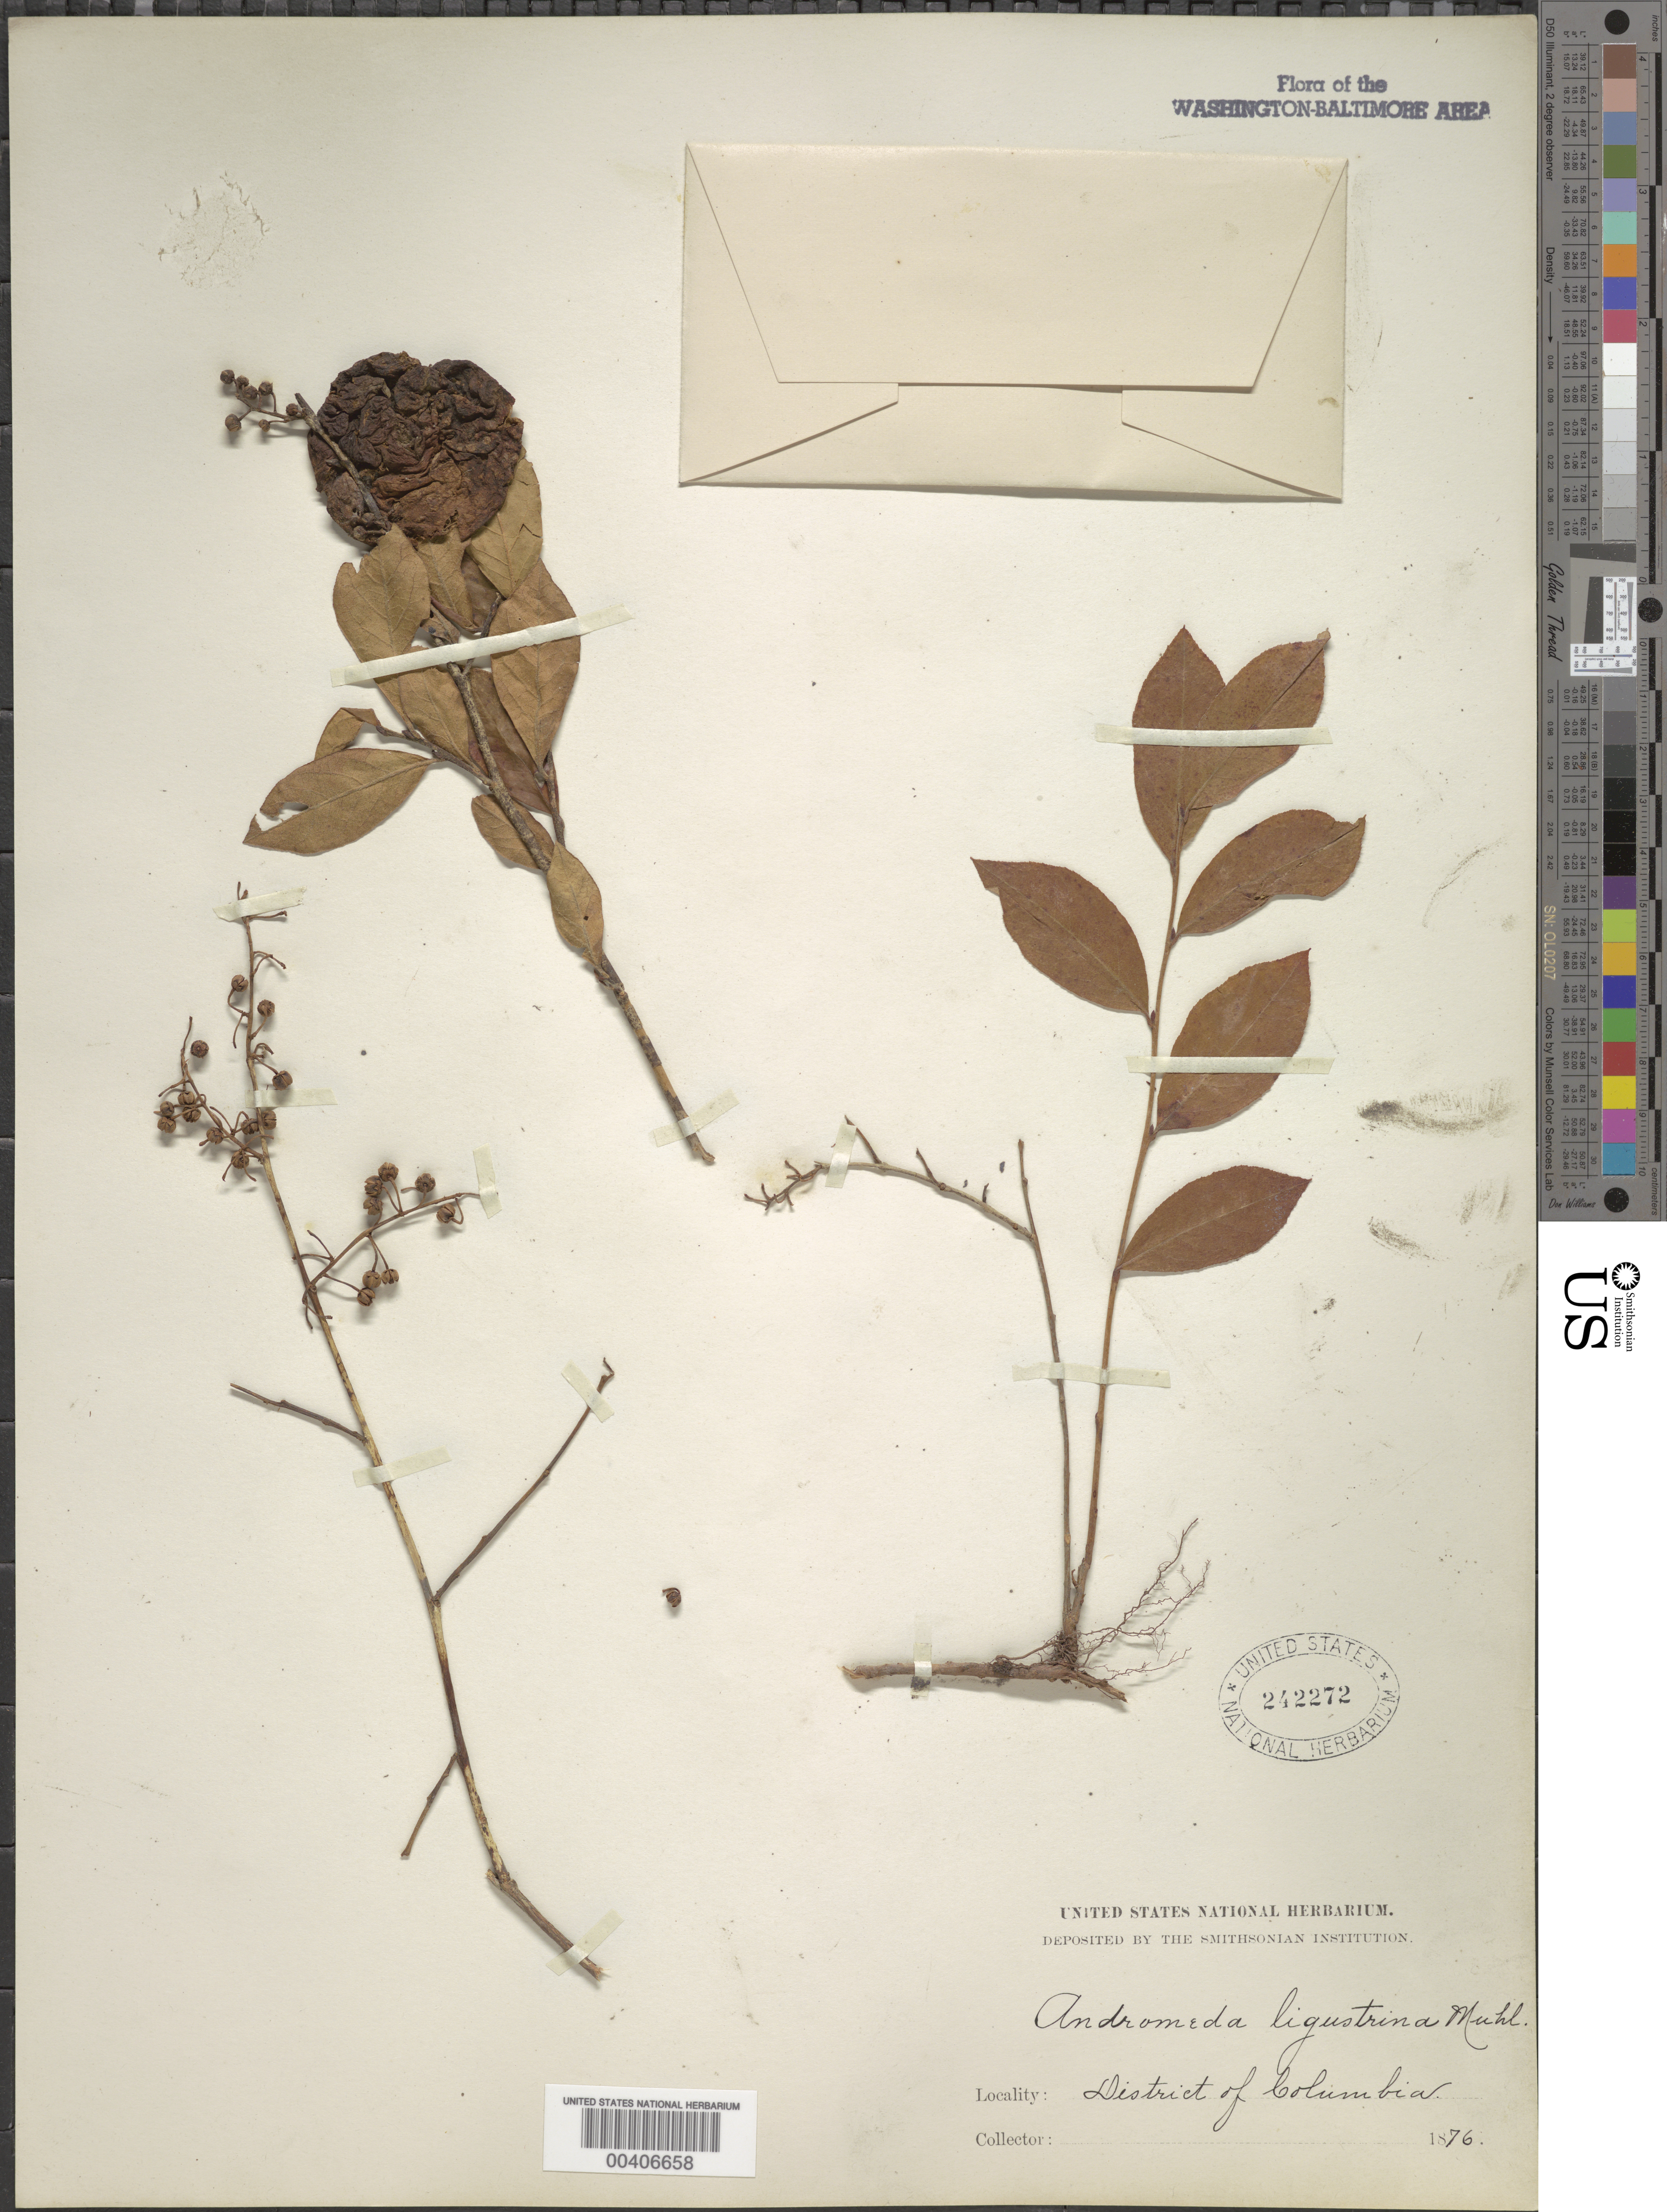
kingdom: Plantae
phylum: Tracheophyta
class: Magnoliopsida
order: Ericales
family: Ericaceae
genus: Lyonia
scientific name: Lyonia ligustrina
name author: (L.) DC.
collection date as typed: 1876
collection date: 1876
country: United States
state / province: District of Columbia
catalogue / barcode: US 242272